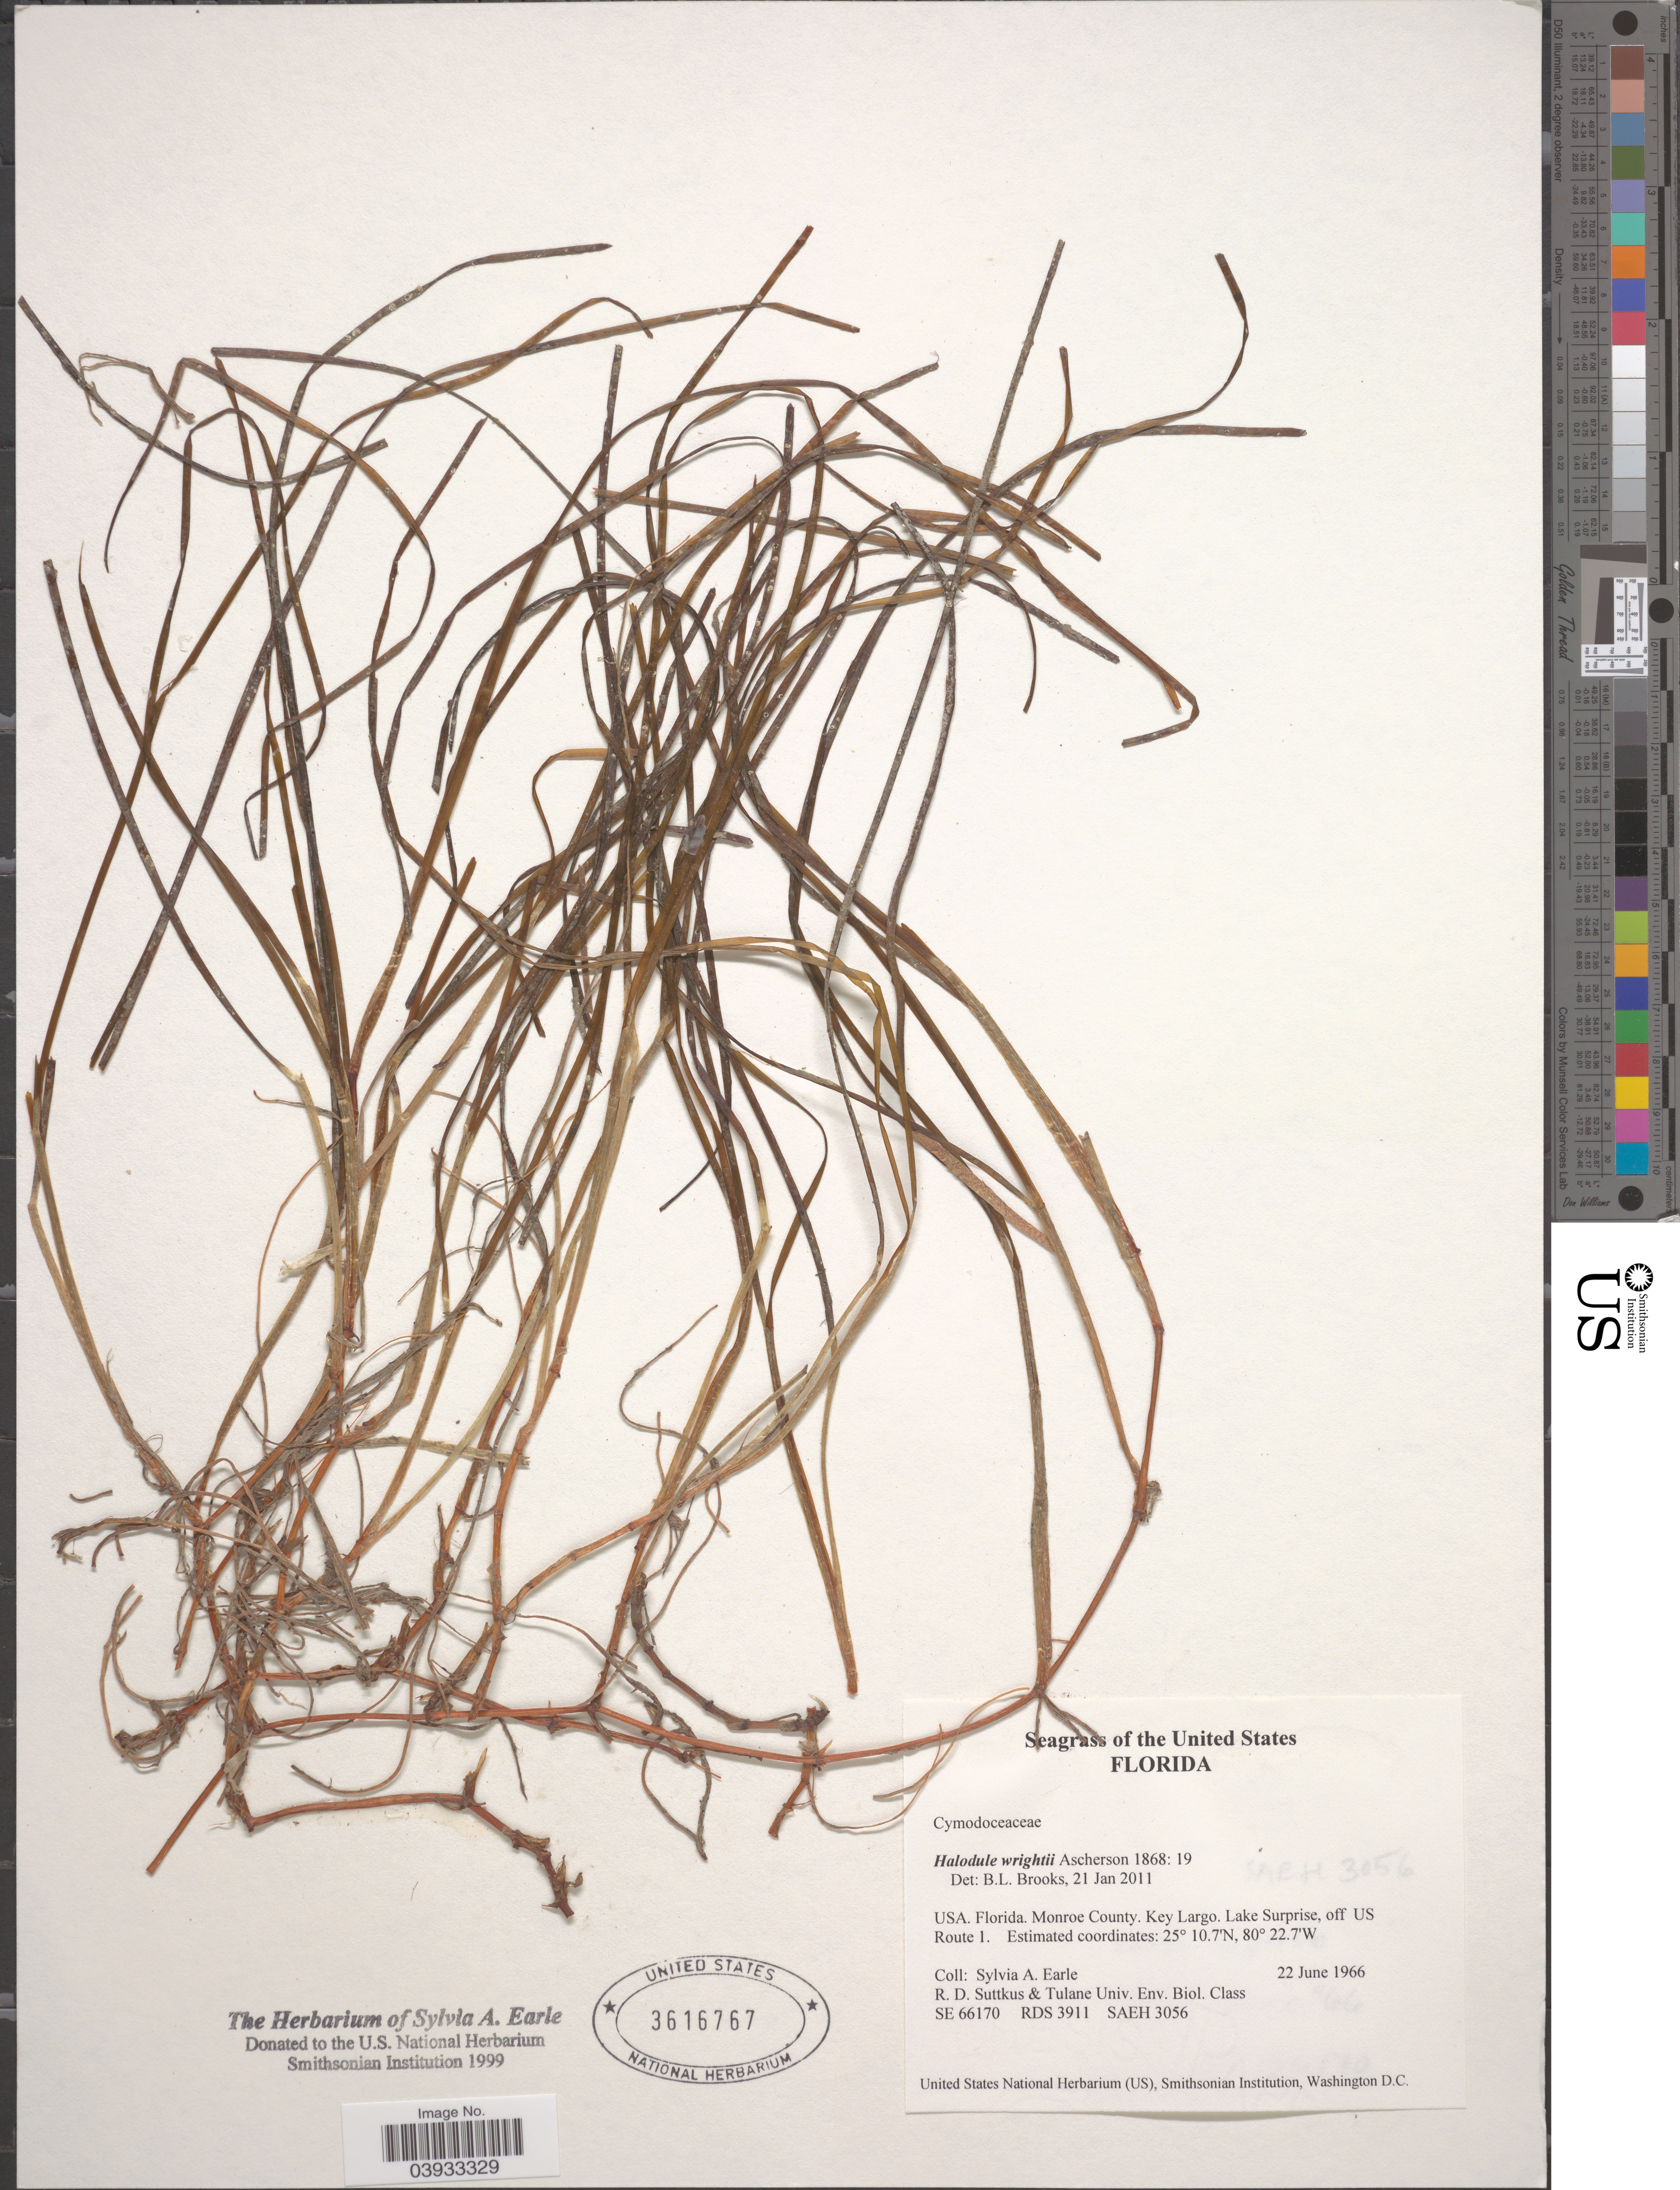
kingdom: Plantae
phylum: Tracheophyta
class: Liliopsida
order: Alismatales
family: Cymodoceaceae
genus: Halodule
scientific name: Halodule wrightii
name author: Asch.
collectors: S. A. Earle, R. Suttkus & Tulane Univ. Env. Biol. Class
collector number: SE66170/RDS3911/SAEH3056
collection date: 1966-06-22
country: United States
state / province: Florida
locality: Monroe County. Key Largo. Lake Surprise, off US Route 1.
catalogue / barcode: US 3616767